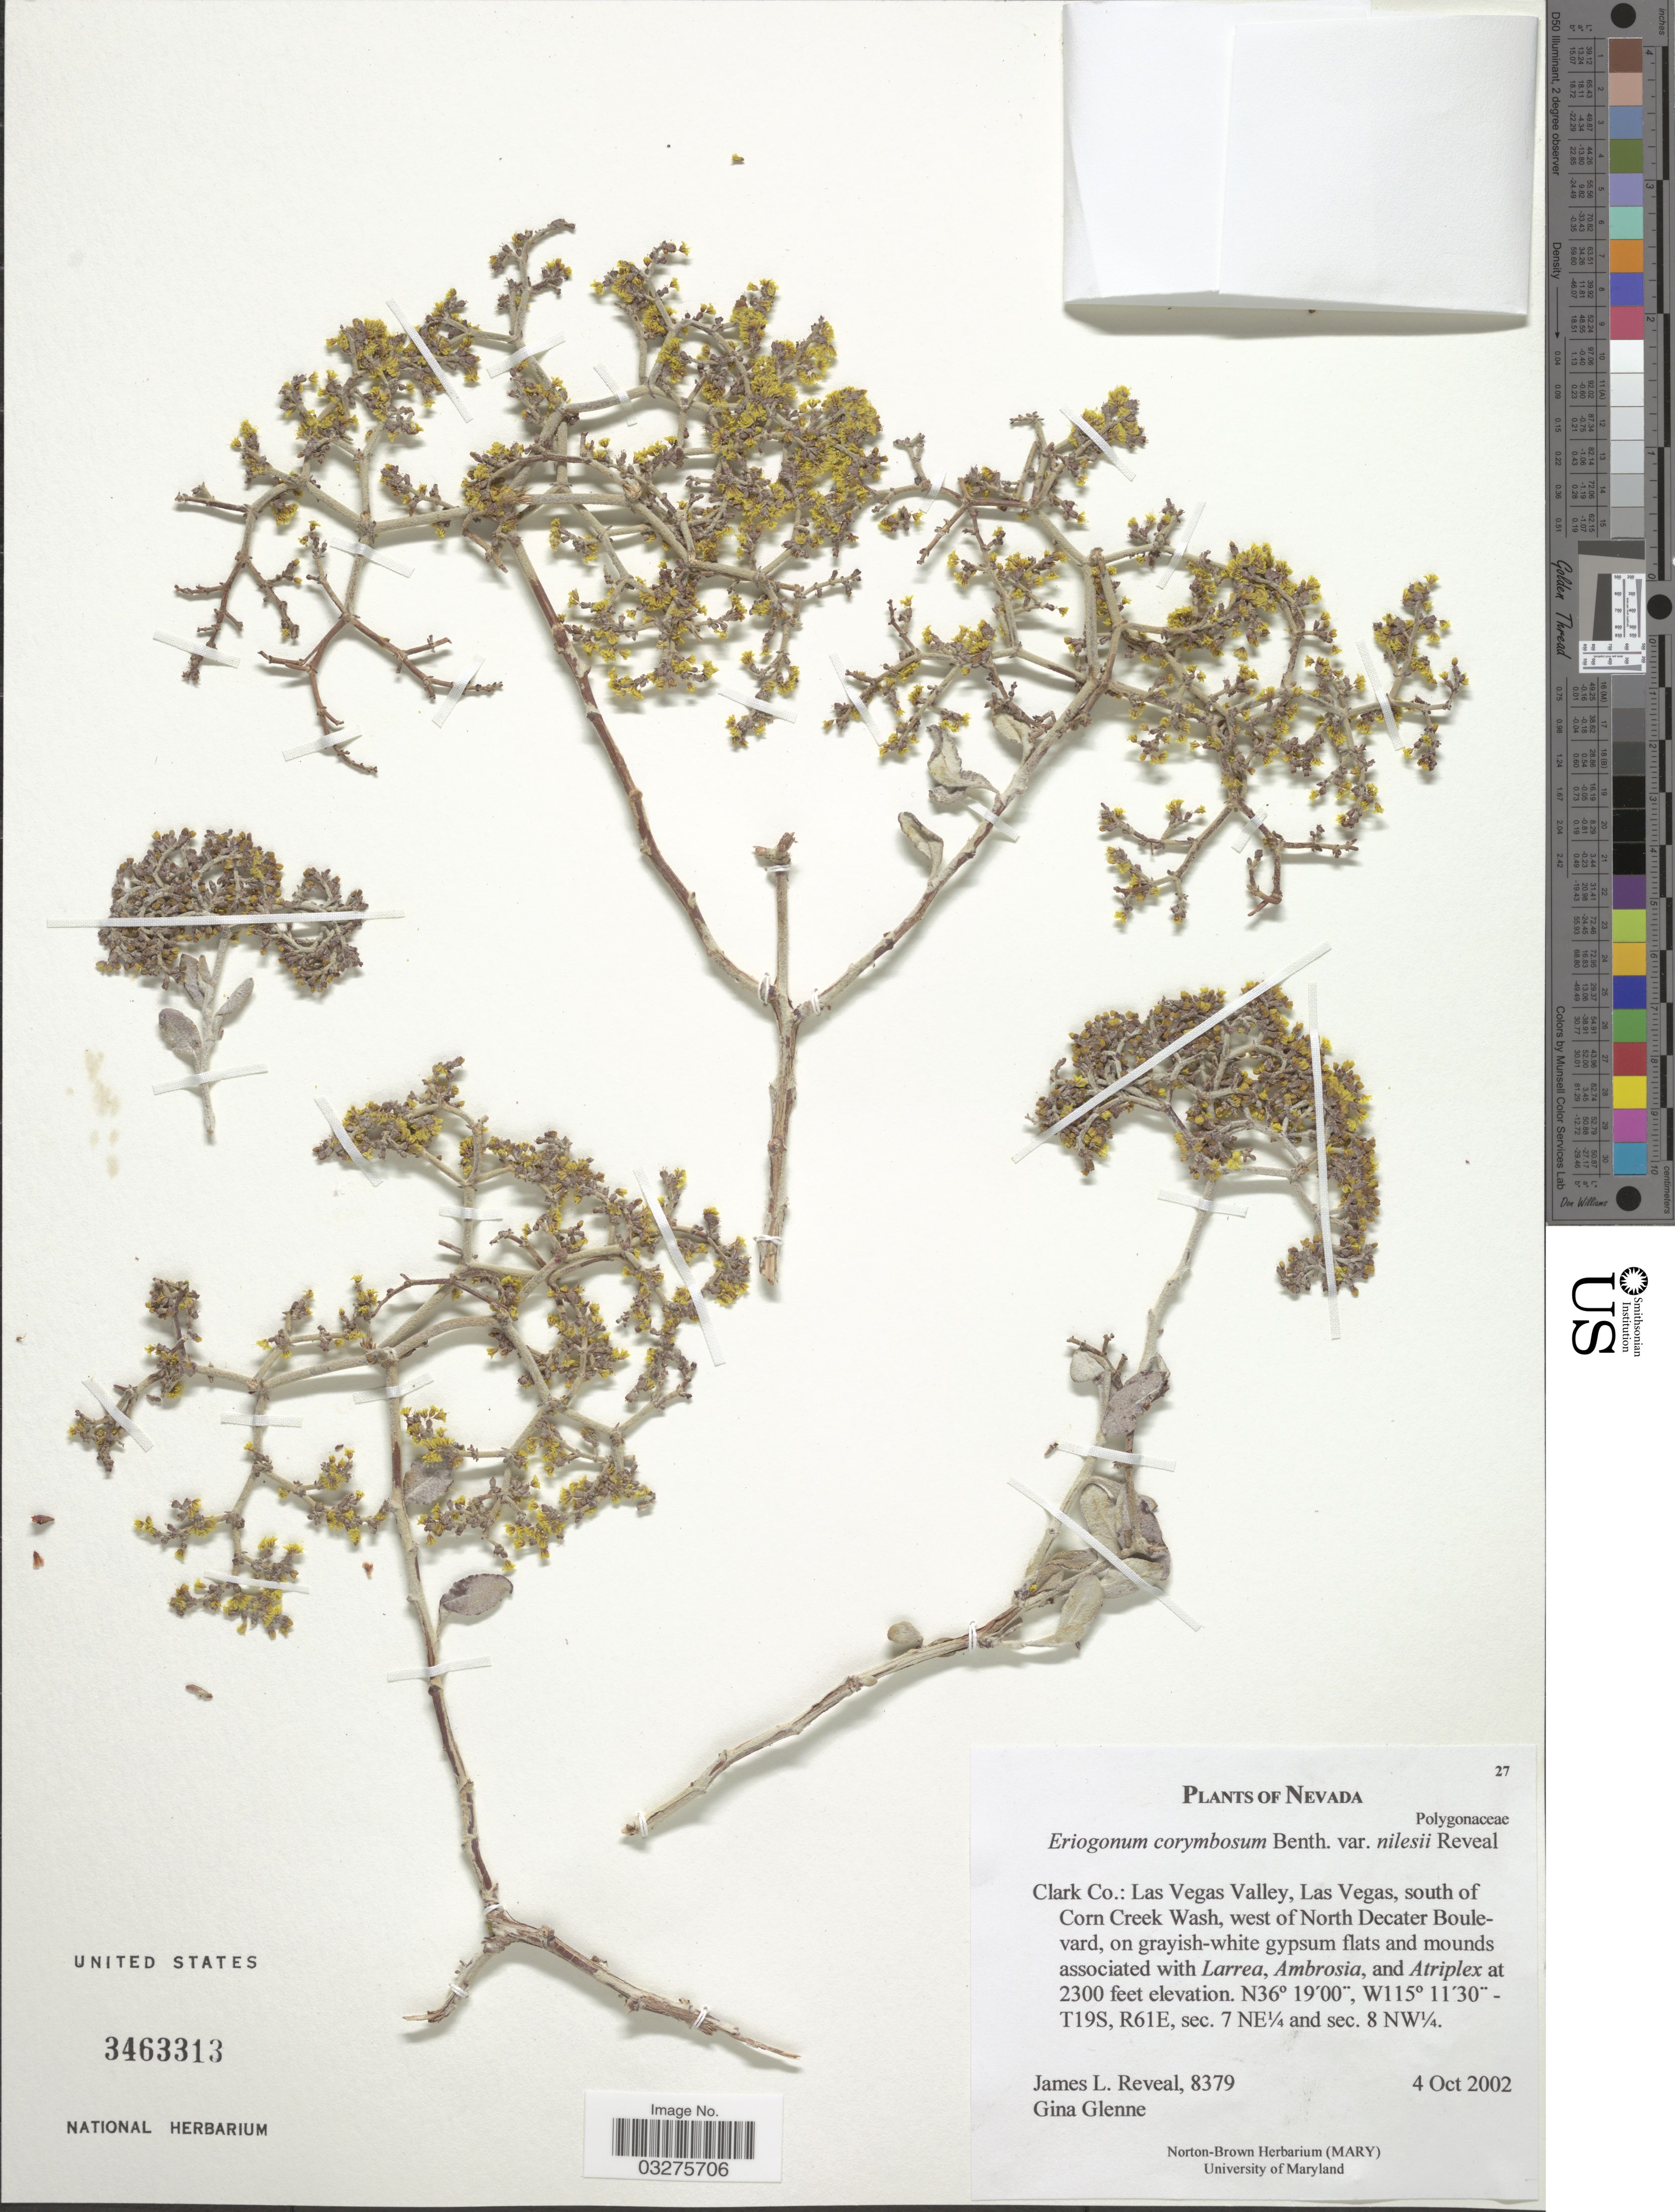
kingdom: Plantae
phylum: Tracheophyta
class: Magnoliopsida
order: Caryophyllales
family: Polygonaceae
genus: Eriogonum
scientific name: Eriogonum corymbosum var. nilesii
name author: Reveal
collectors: J. L. Reveal & G. Glenne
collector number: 8379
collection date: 2002-10-04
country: United States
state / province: Nevada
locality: Clark Co.: Las Vegas Valley, Las Vegas south of Corn Creek Wash, west of North Decater Boulevard. T19S, R61E, sec. 7 NE¼ and sec. 8 NW ¼.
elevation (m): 701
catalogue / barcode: US 3463313